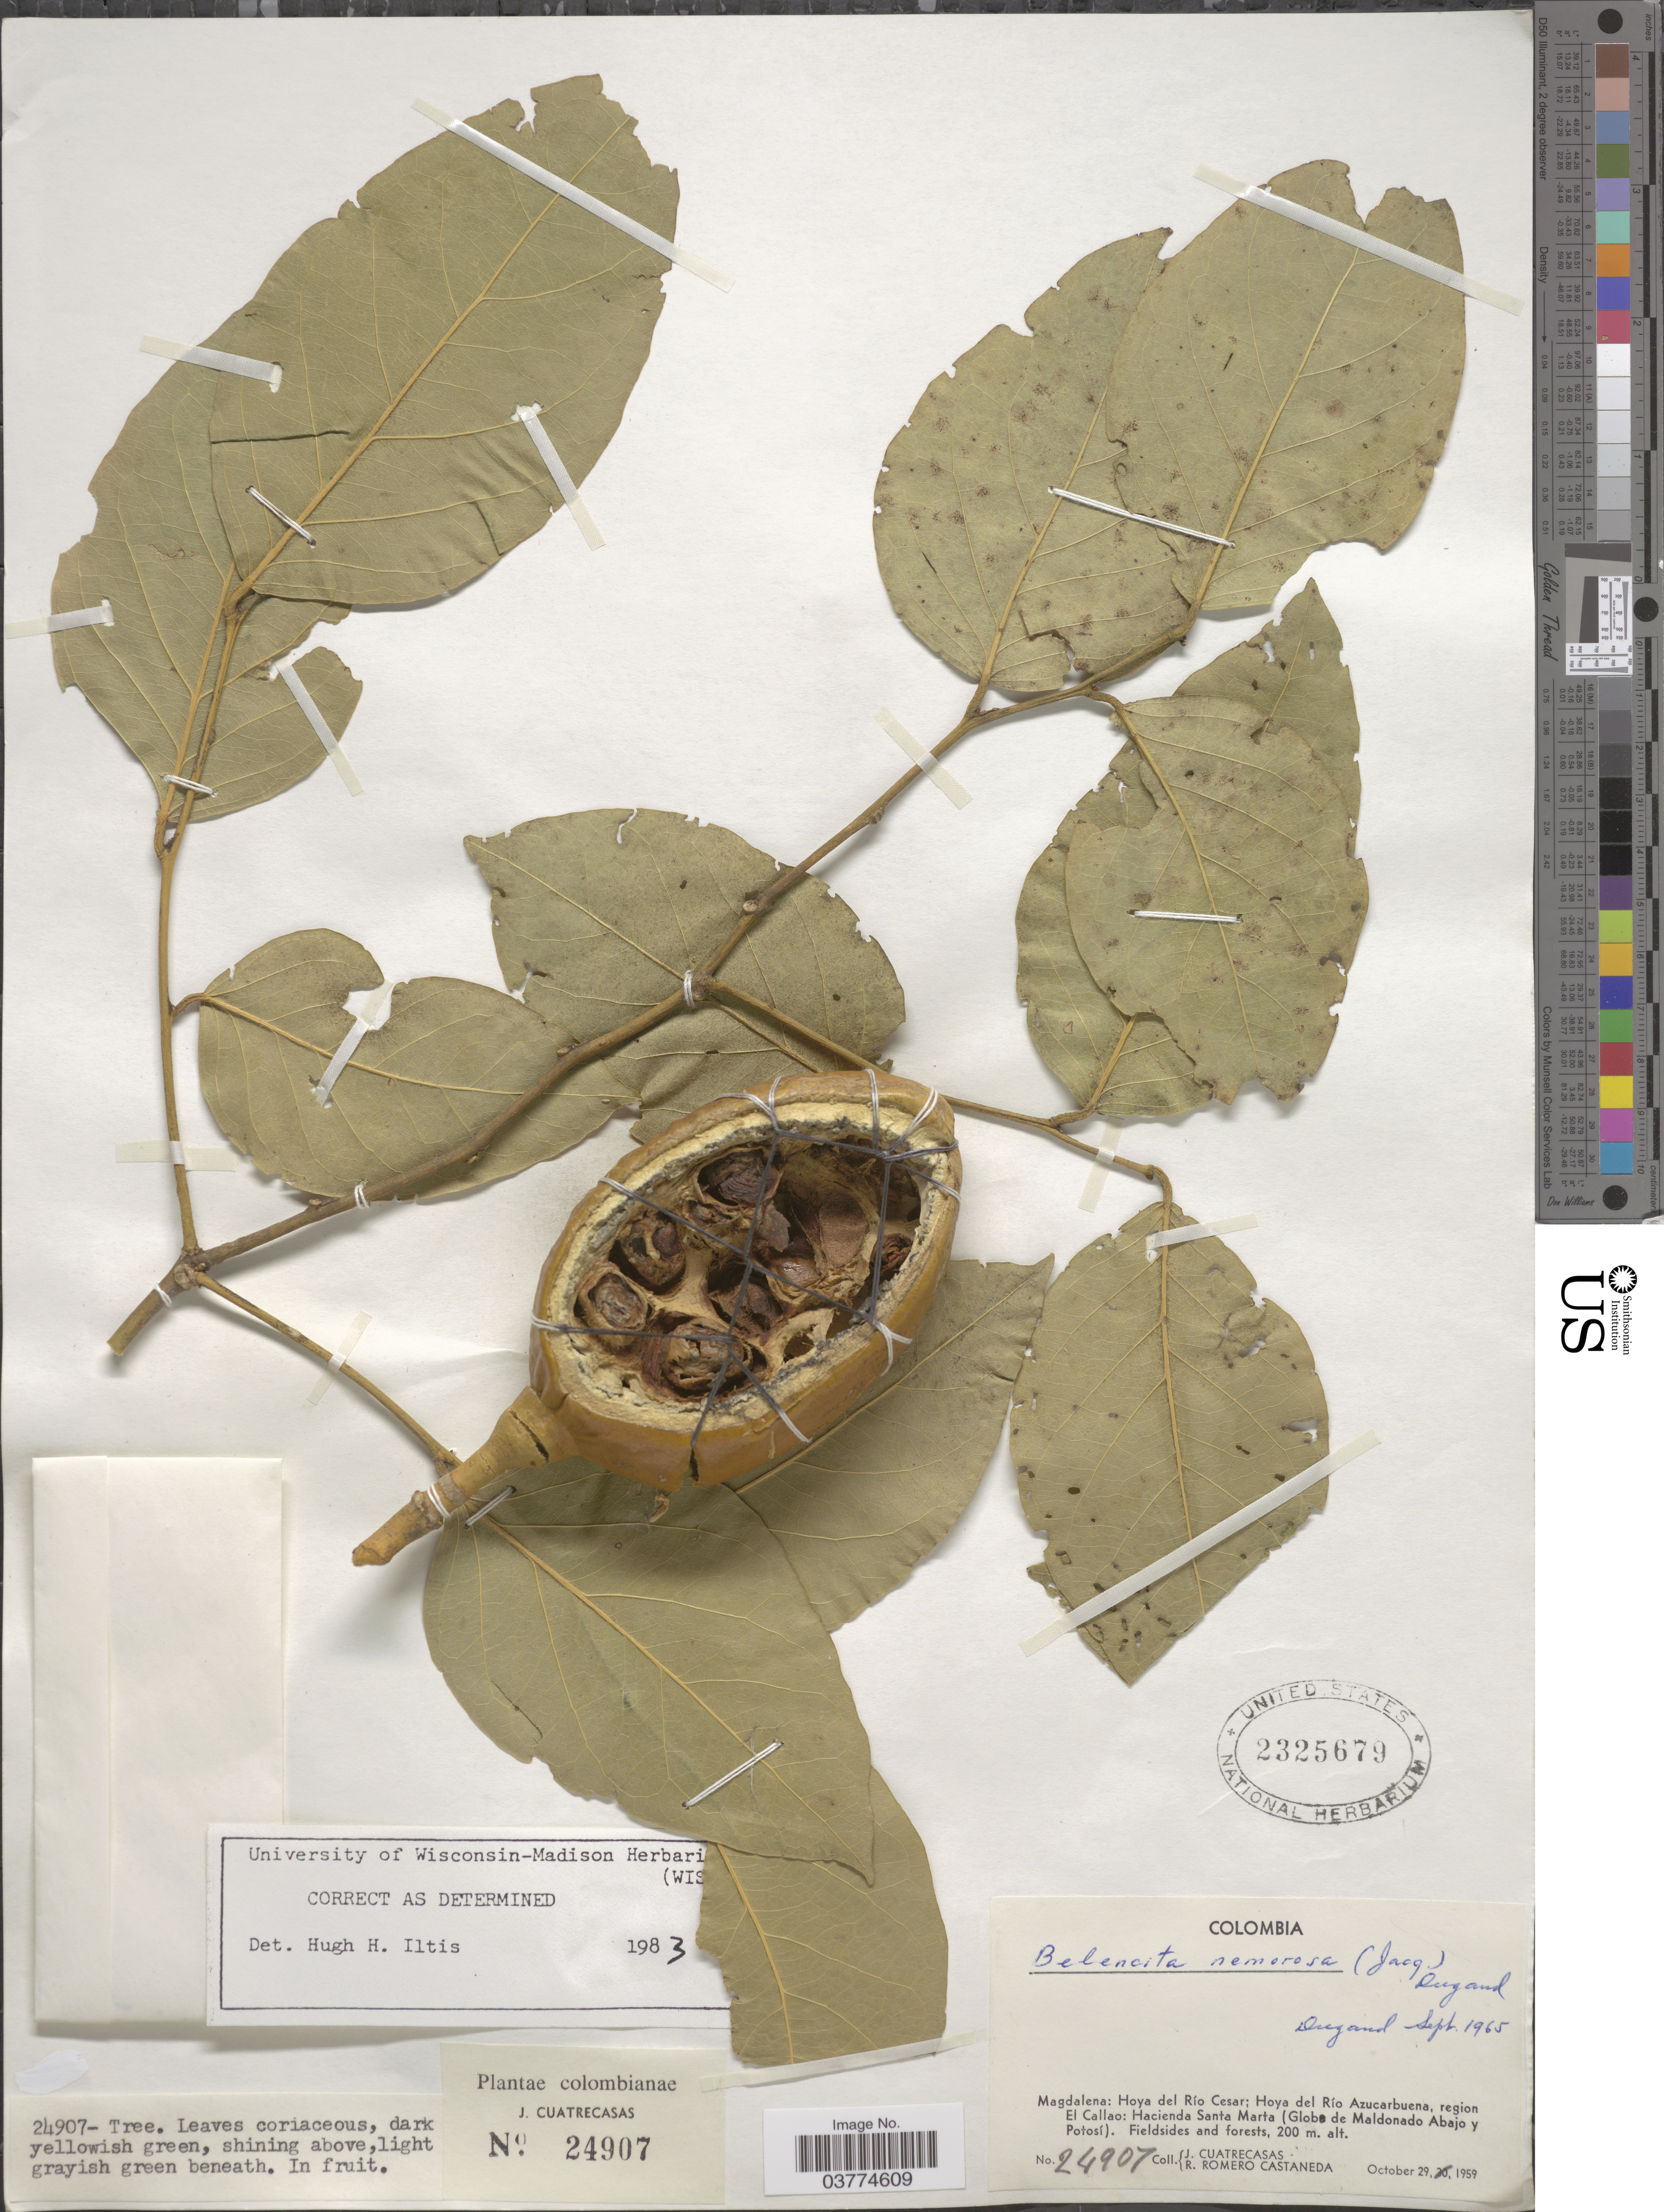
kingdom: Plantae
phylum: Tracheophyta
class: Magnoliopsida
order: Brassicales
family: Capparaceae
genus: Belencita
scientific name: Belencita nemorosa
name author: (Jacq.) Dugand G.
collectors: J. Cuatrecasas & R. Romero Castañeda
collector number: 24907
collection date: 1959-10-29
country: Colombia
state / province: Magdalena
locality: Hoya del Río Cesar; Hoya del Río Azucarbuena, region El Callao: Hacienda Santa Marta (Globo de Maldonado Abajo y Potosí).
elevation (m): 200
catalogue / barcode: US 2325679